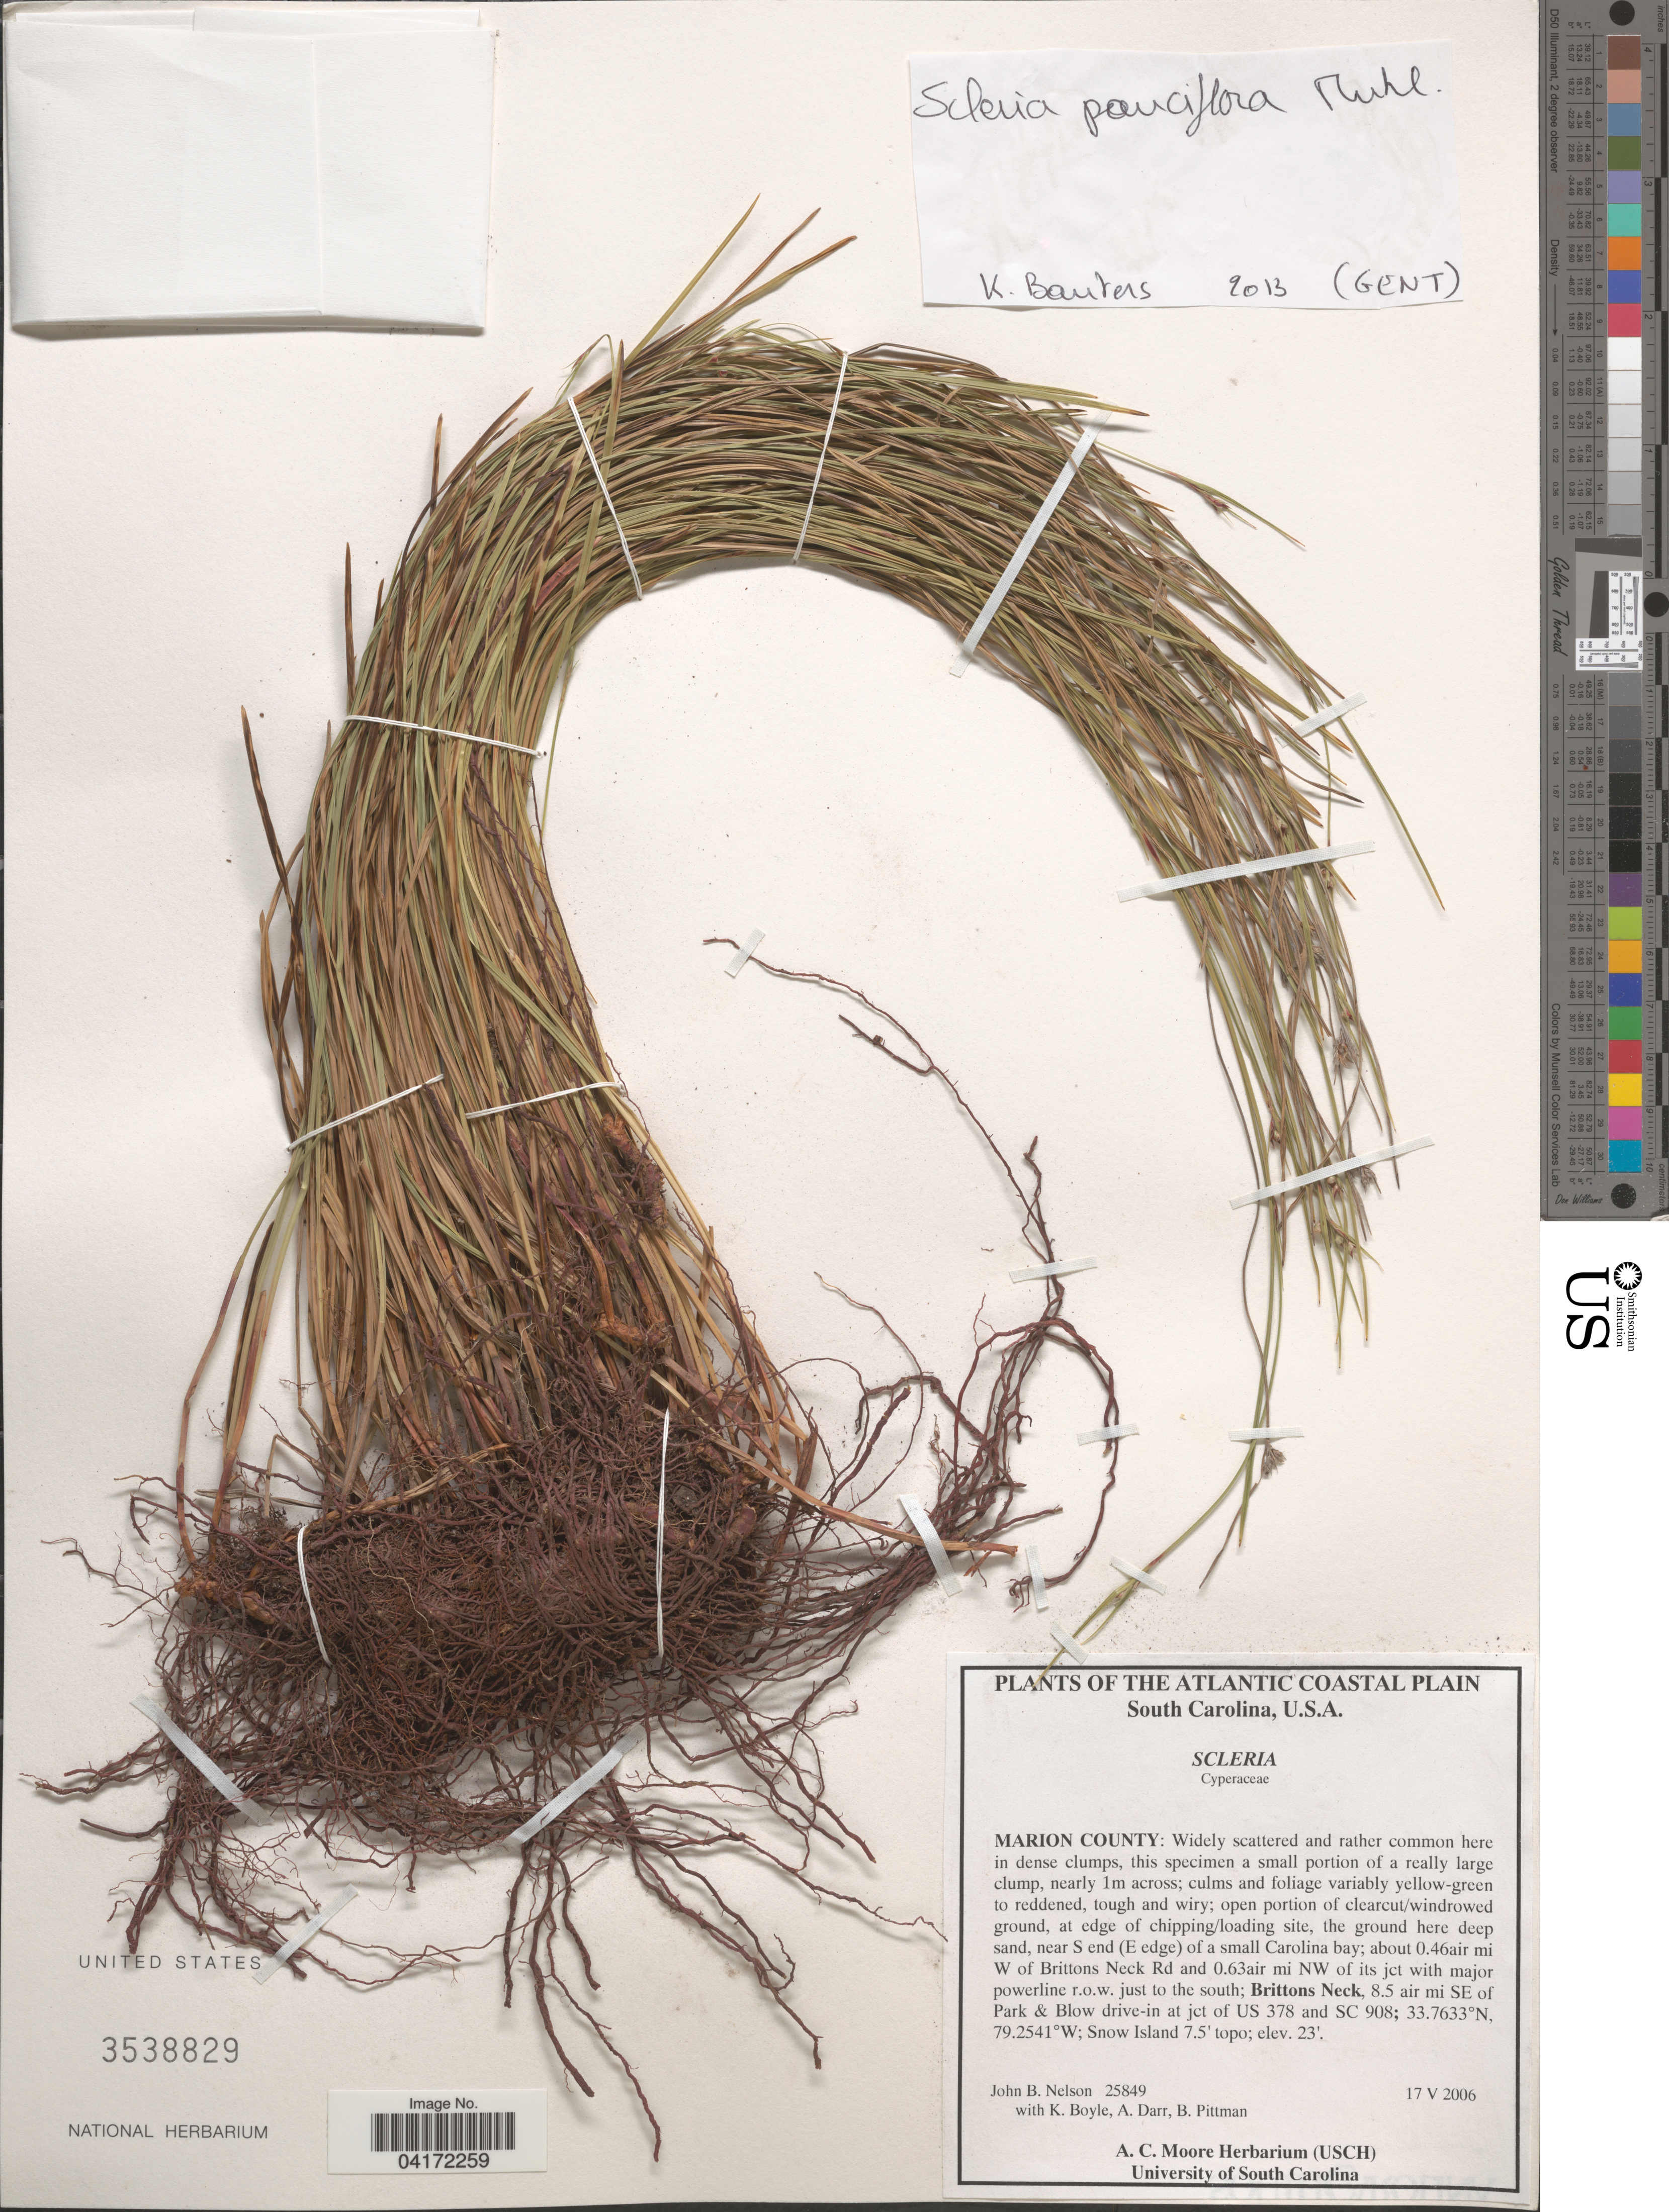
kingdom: Plantae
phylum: Tracheophyta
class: Liliopsida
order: Poales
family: Cyperaceae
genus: Scleria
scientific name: Scleria pauciflora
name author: Muhl. ex Willd.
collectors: J. B. Nelson, K. Boyle, A. Darr & B. Pittman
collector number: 25849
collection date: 2006-05-17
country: United States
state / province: South Carolina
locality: The Atlantic Coastal Plain. Marion County: near S end (E edge) of a small Carolina bay; about 0.46air mi W of Brittons Neck Rd and 0.63air mi NW of its jct with major powerline r.o.w. just to the south; Brittons Neck, 8.5 air mi SE of Park & Blow drive-in at jct of US 378 and SC 908; Snow Island 7.5' topo.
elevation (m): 7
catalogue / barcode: US 3538829